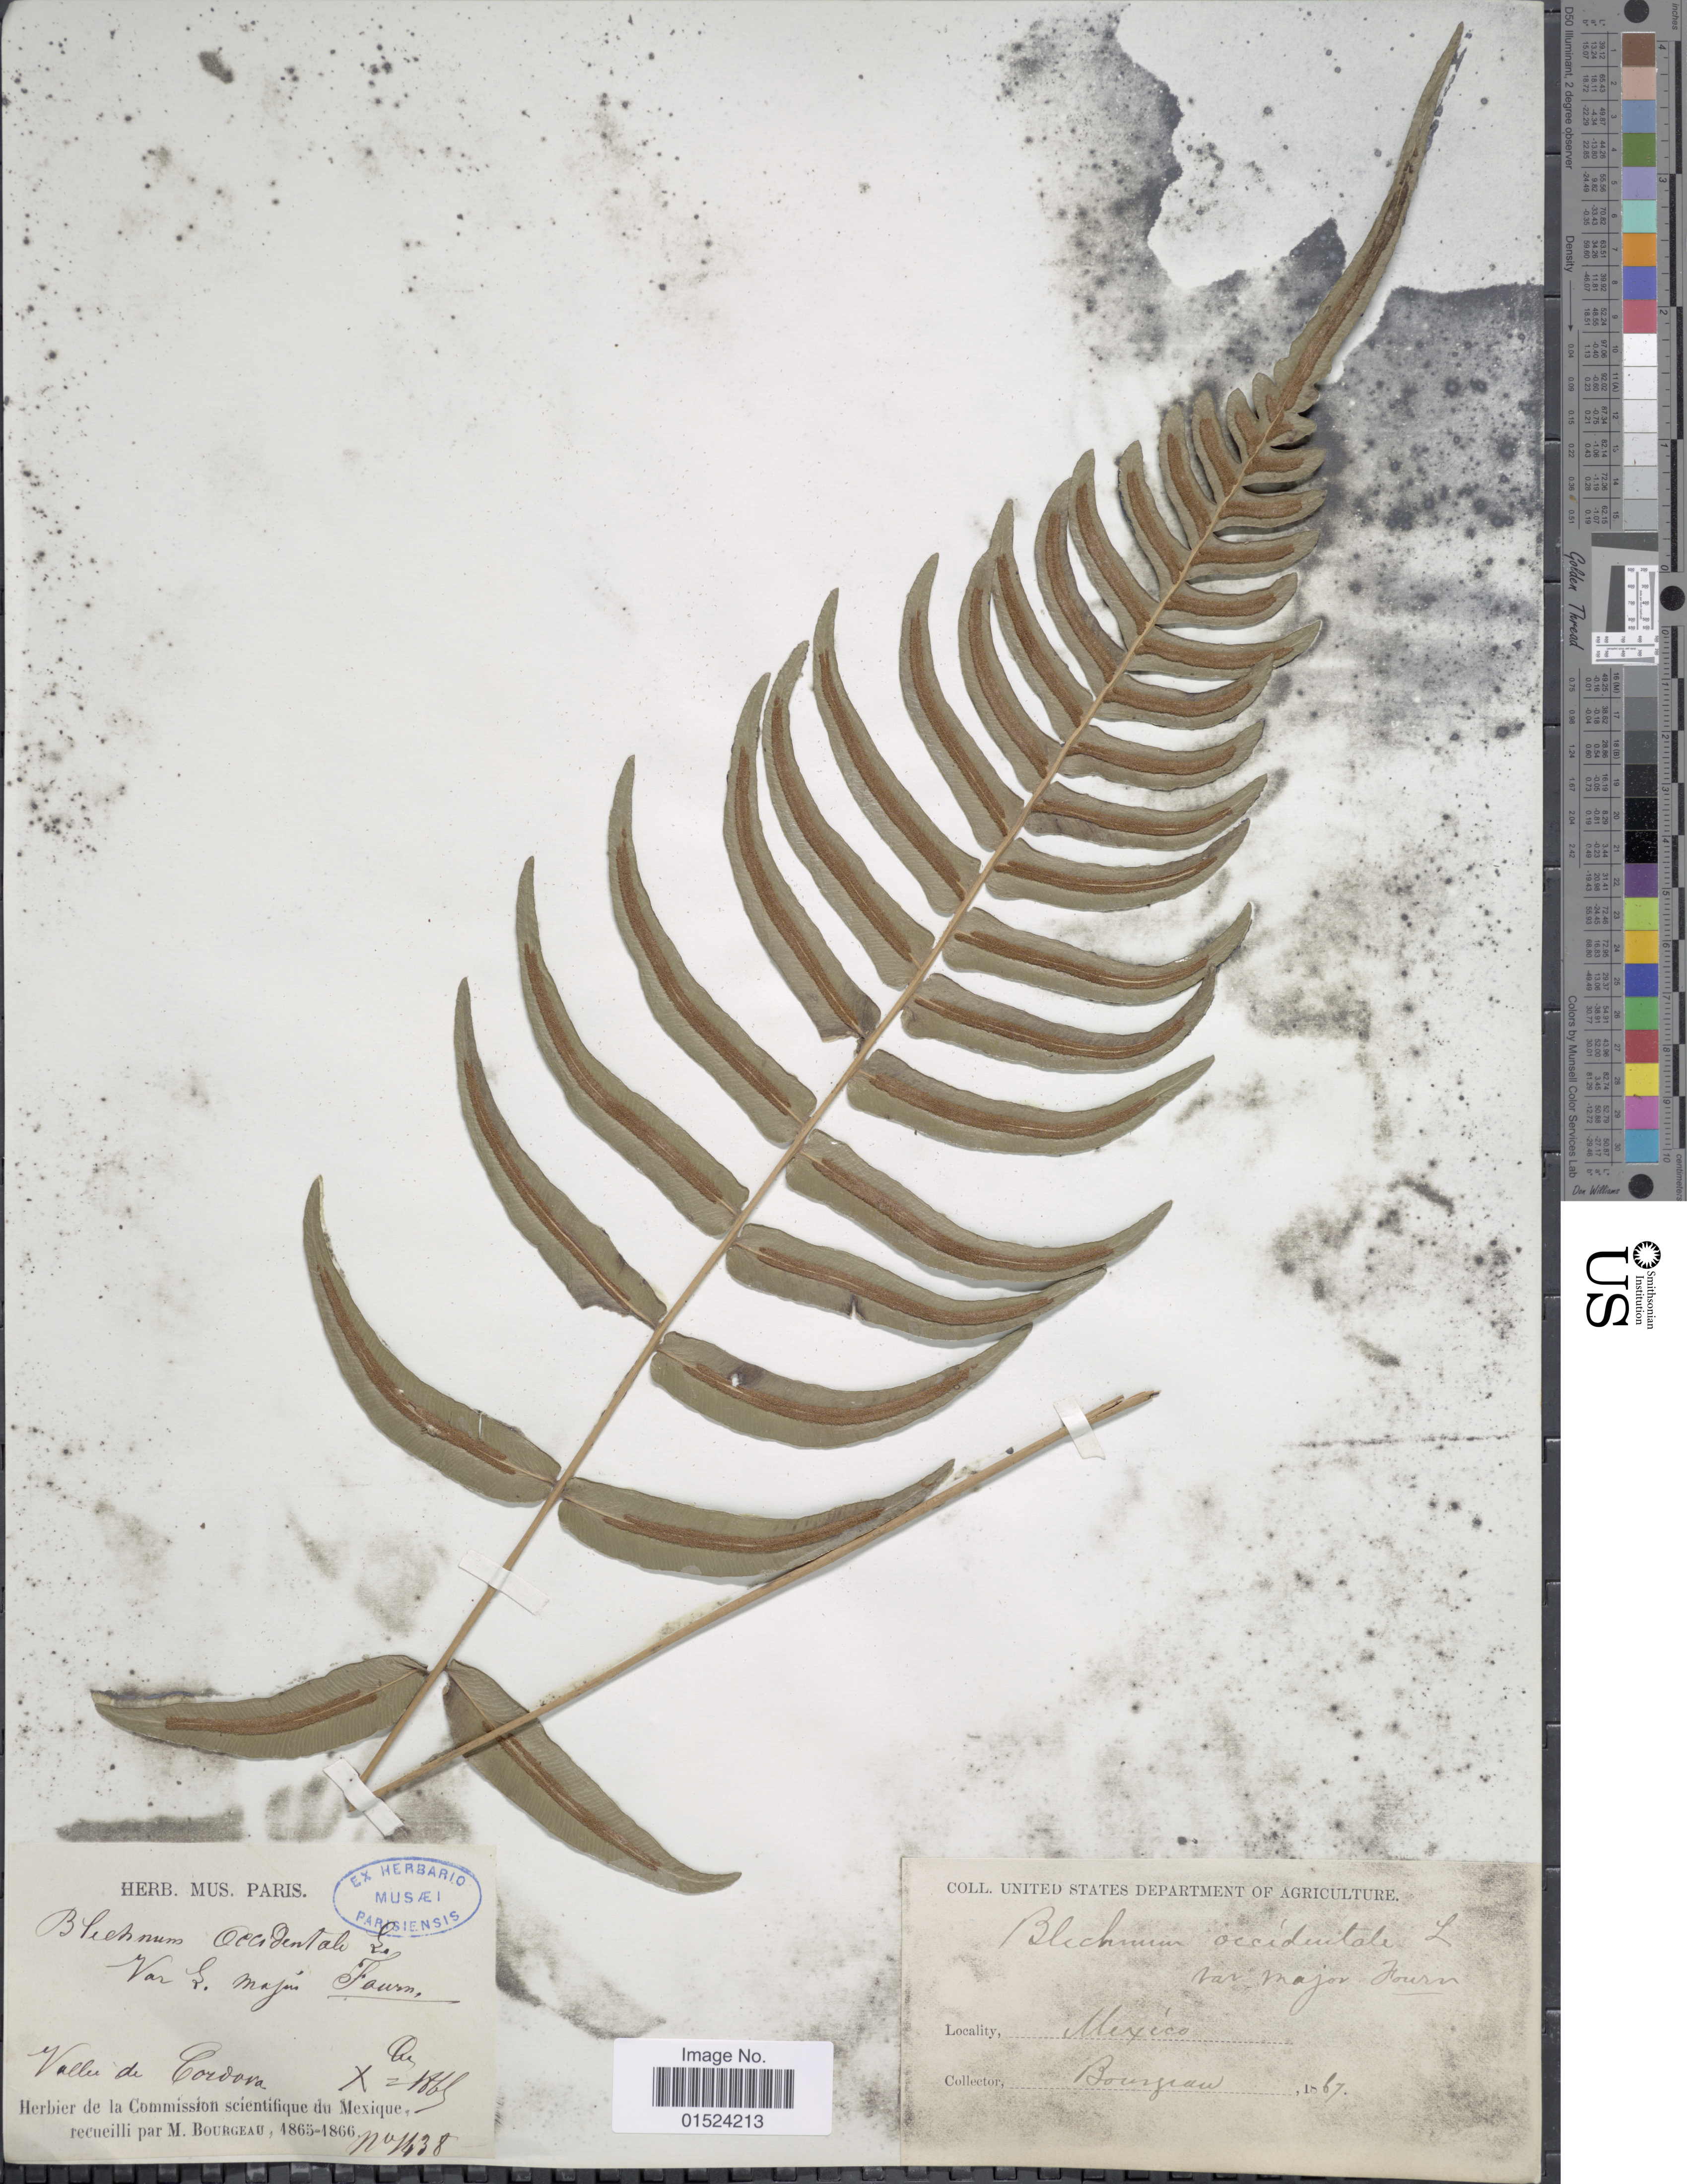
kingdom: Plantae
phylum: Tracheophyta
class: Polypodiopsida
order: Polypodiales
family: Blechnaceae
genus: Blechnum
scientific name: Blechnum occidentale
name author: L.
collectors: M. Bourgeau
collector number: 1438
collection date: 1865-12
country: Mexico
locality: Vallee de Cordova